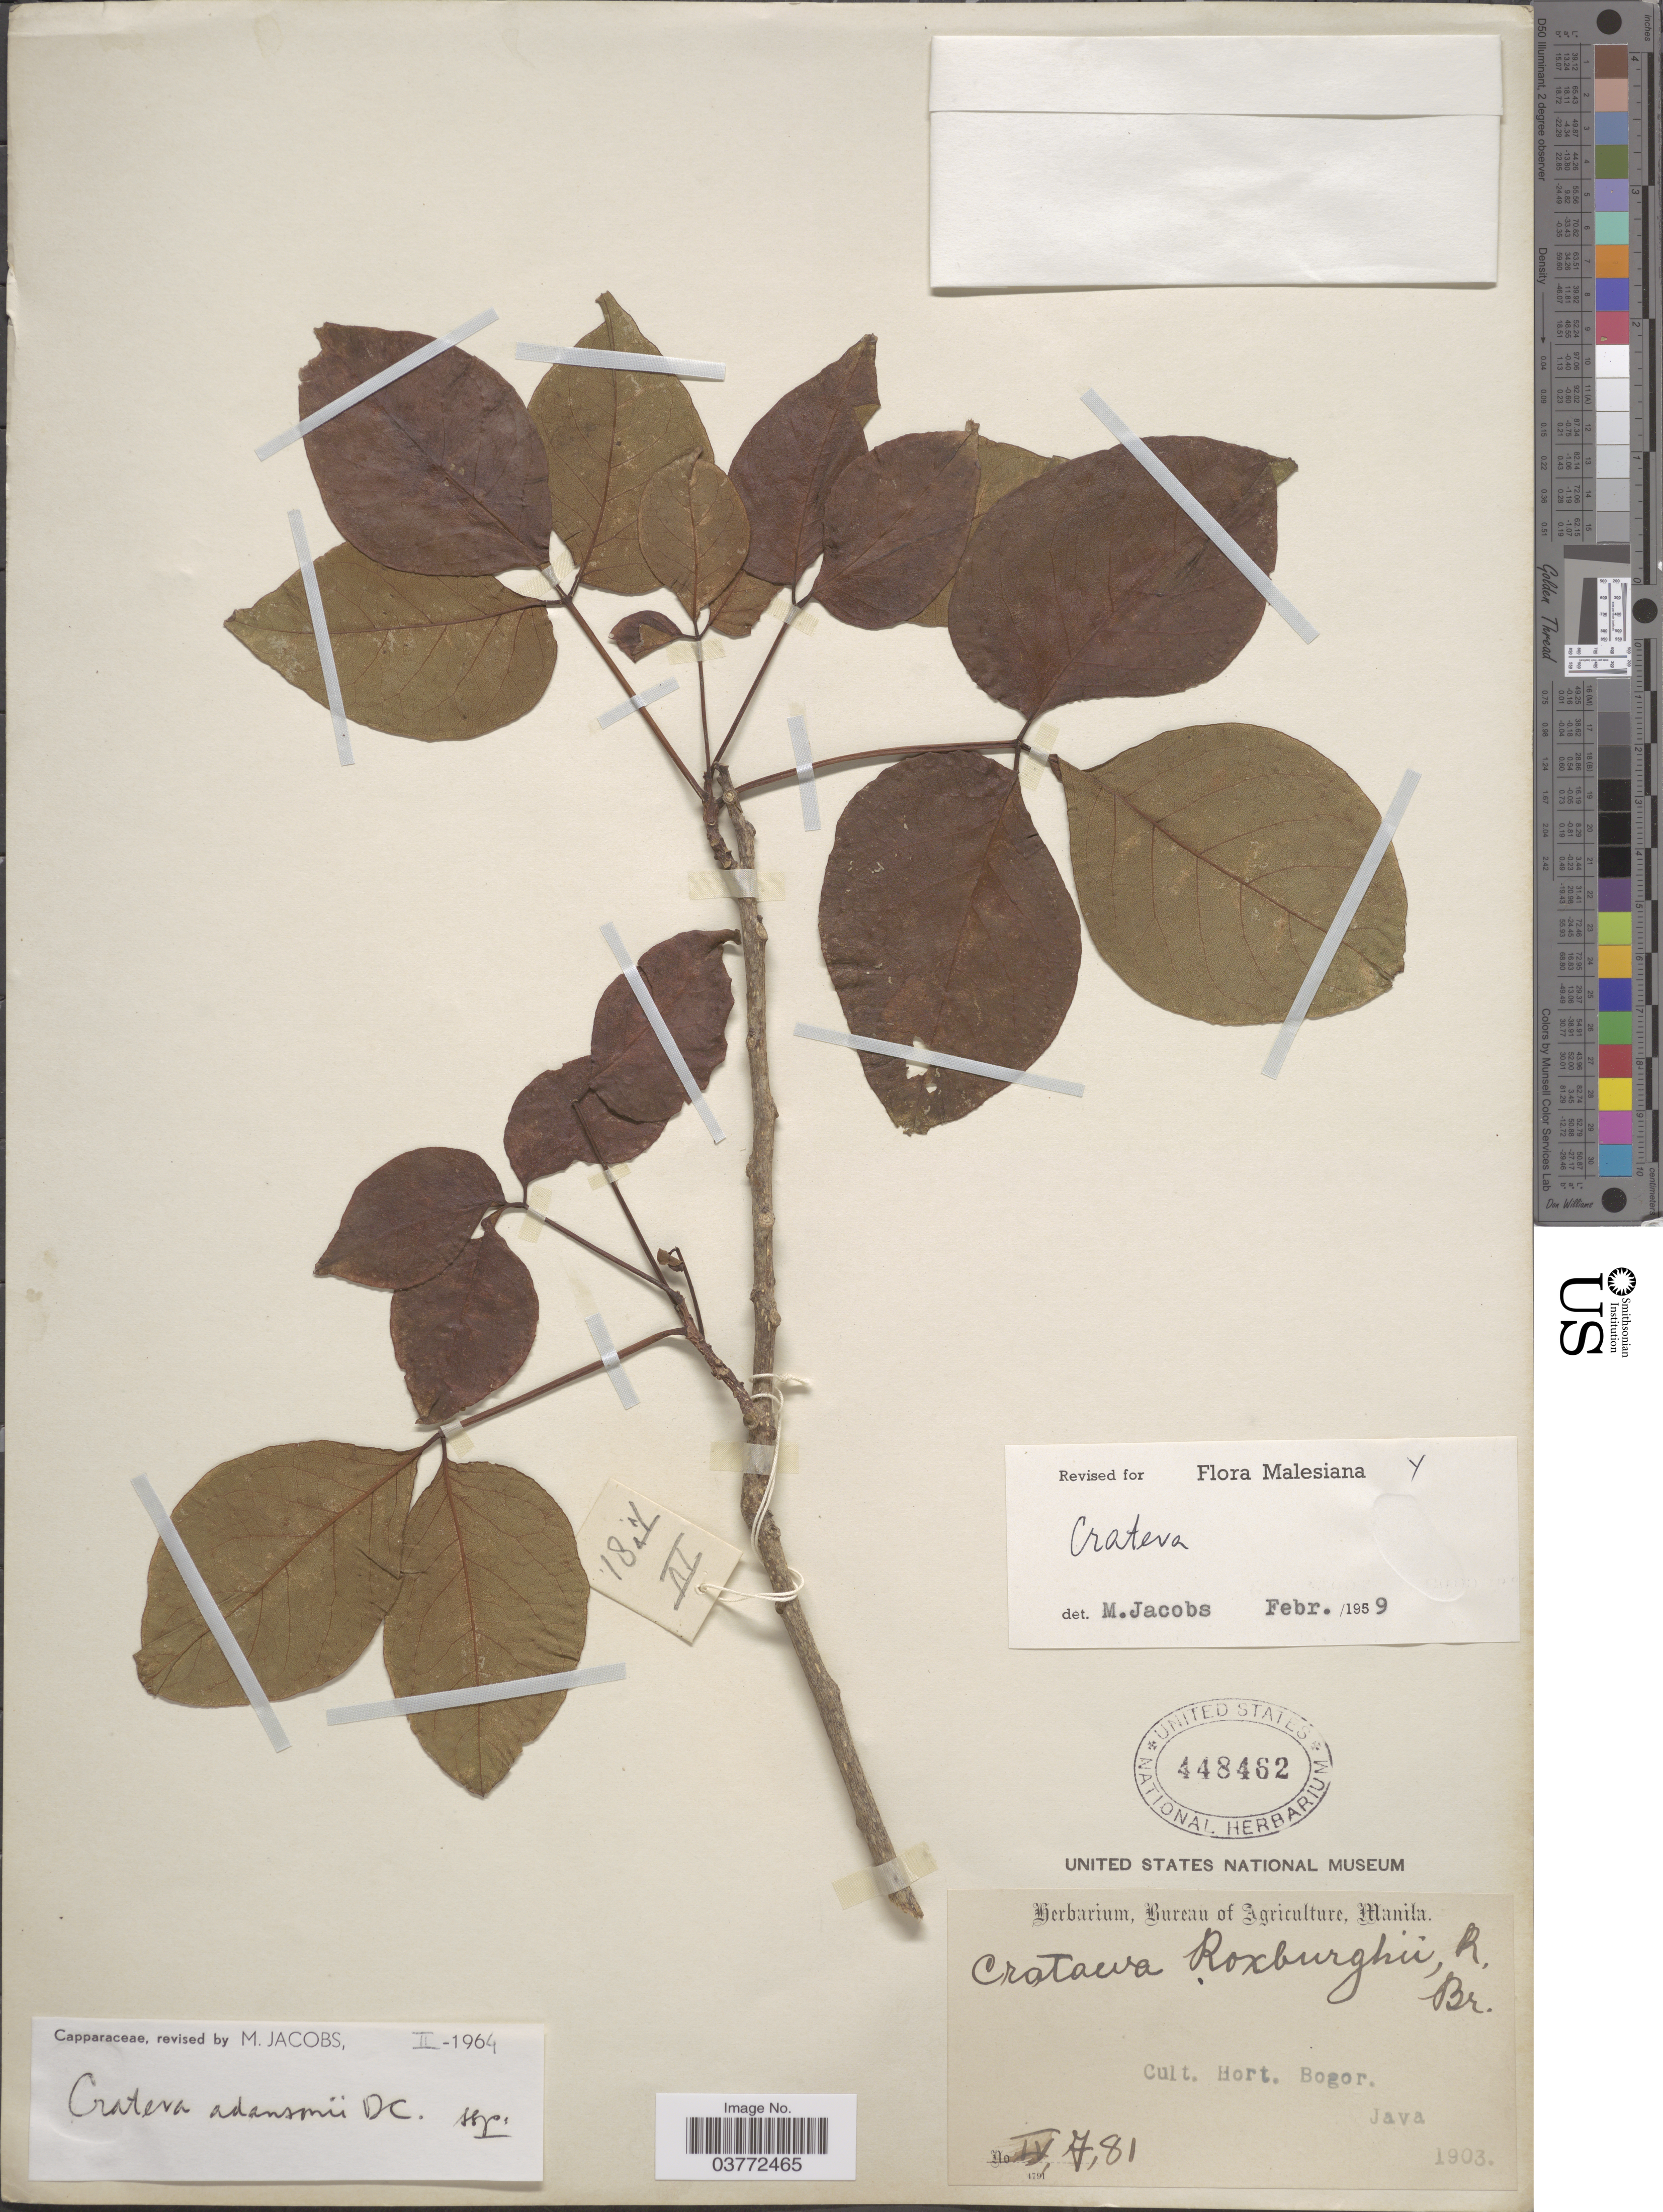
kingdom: Plantae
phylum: Tracheophyta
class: Magnoliopsida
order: Brassicales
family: Capparaceae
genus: Crateva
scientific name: Crateva adansonii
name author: DC.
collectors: Ex herb. Bureau of Agriculture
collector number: IV781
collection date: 1903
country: Indonesia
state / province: Java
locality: Cult. Hort. Bogor.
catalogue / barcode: US 448462